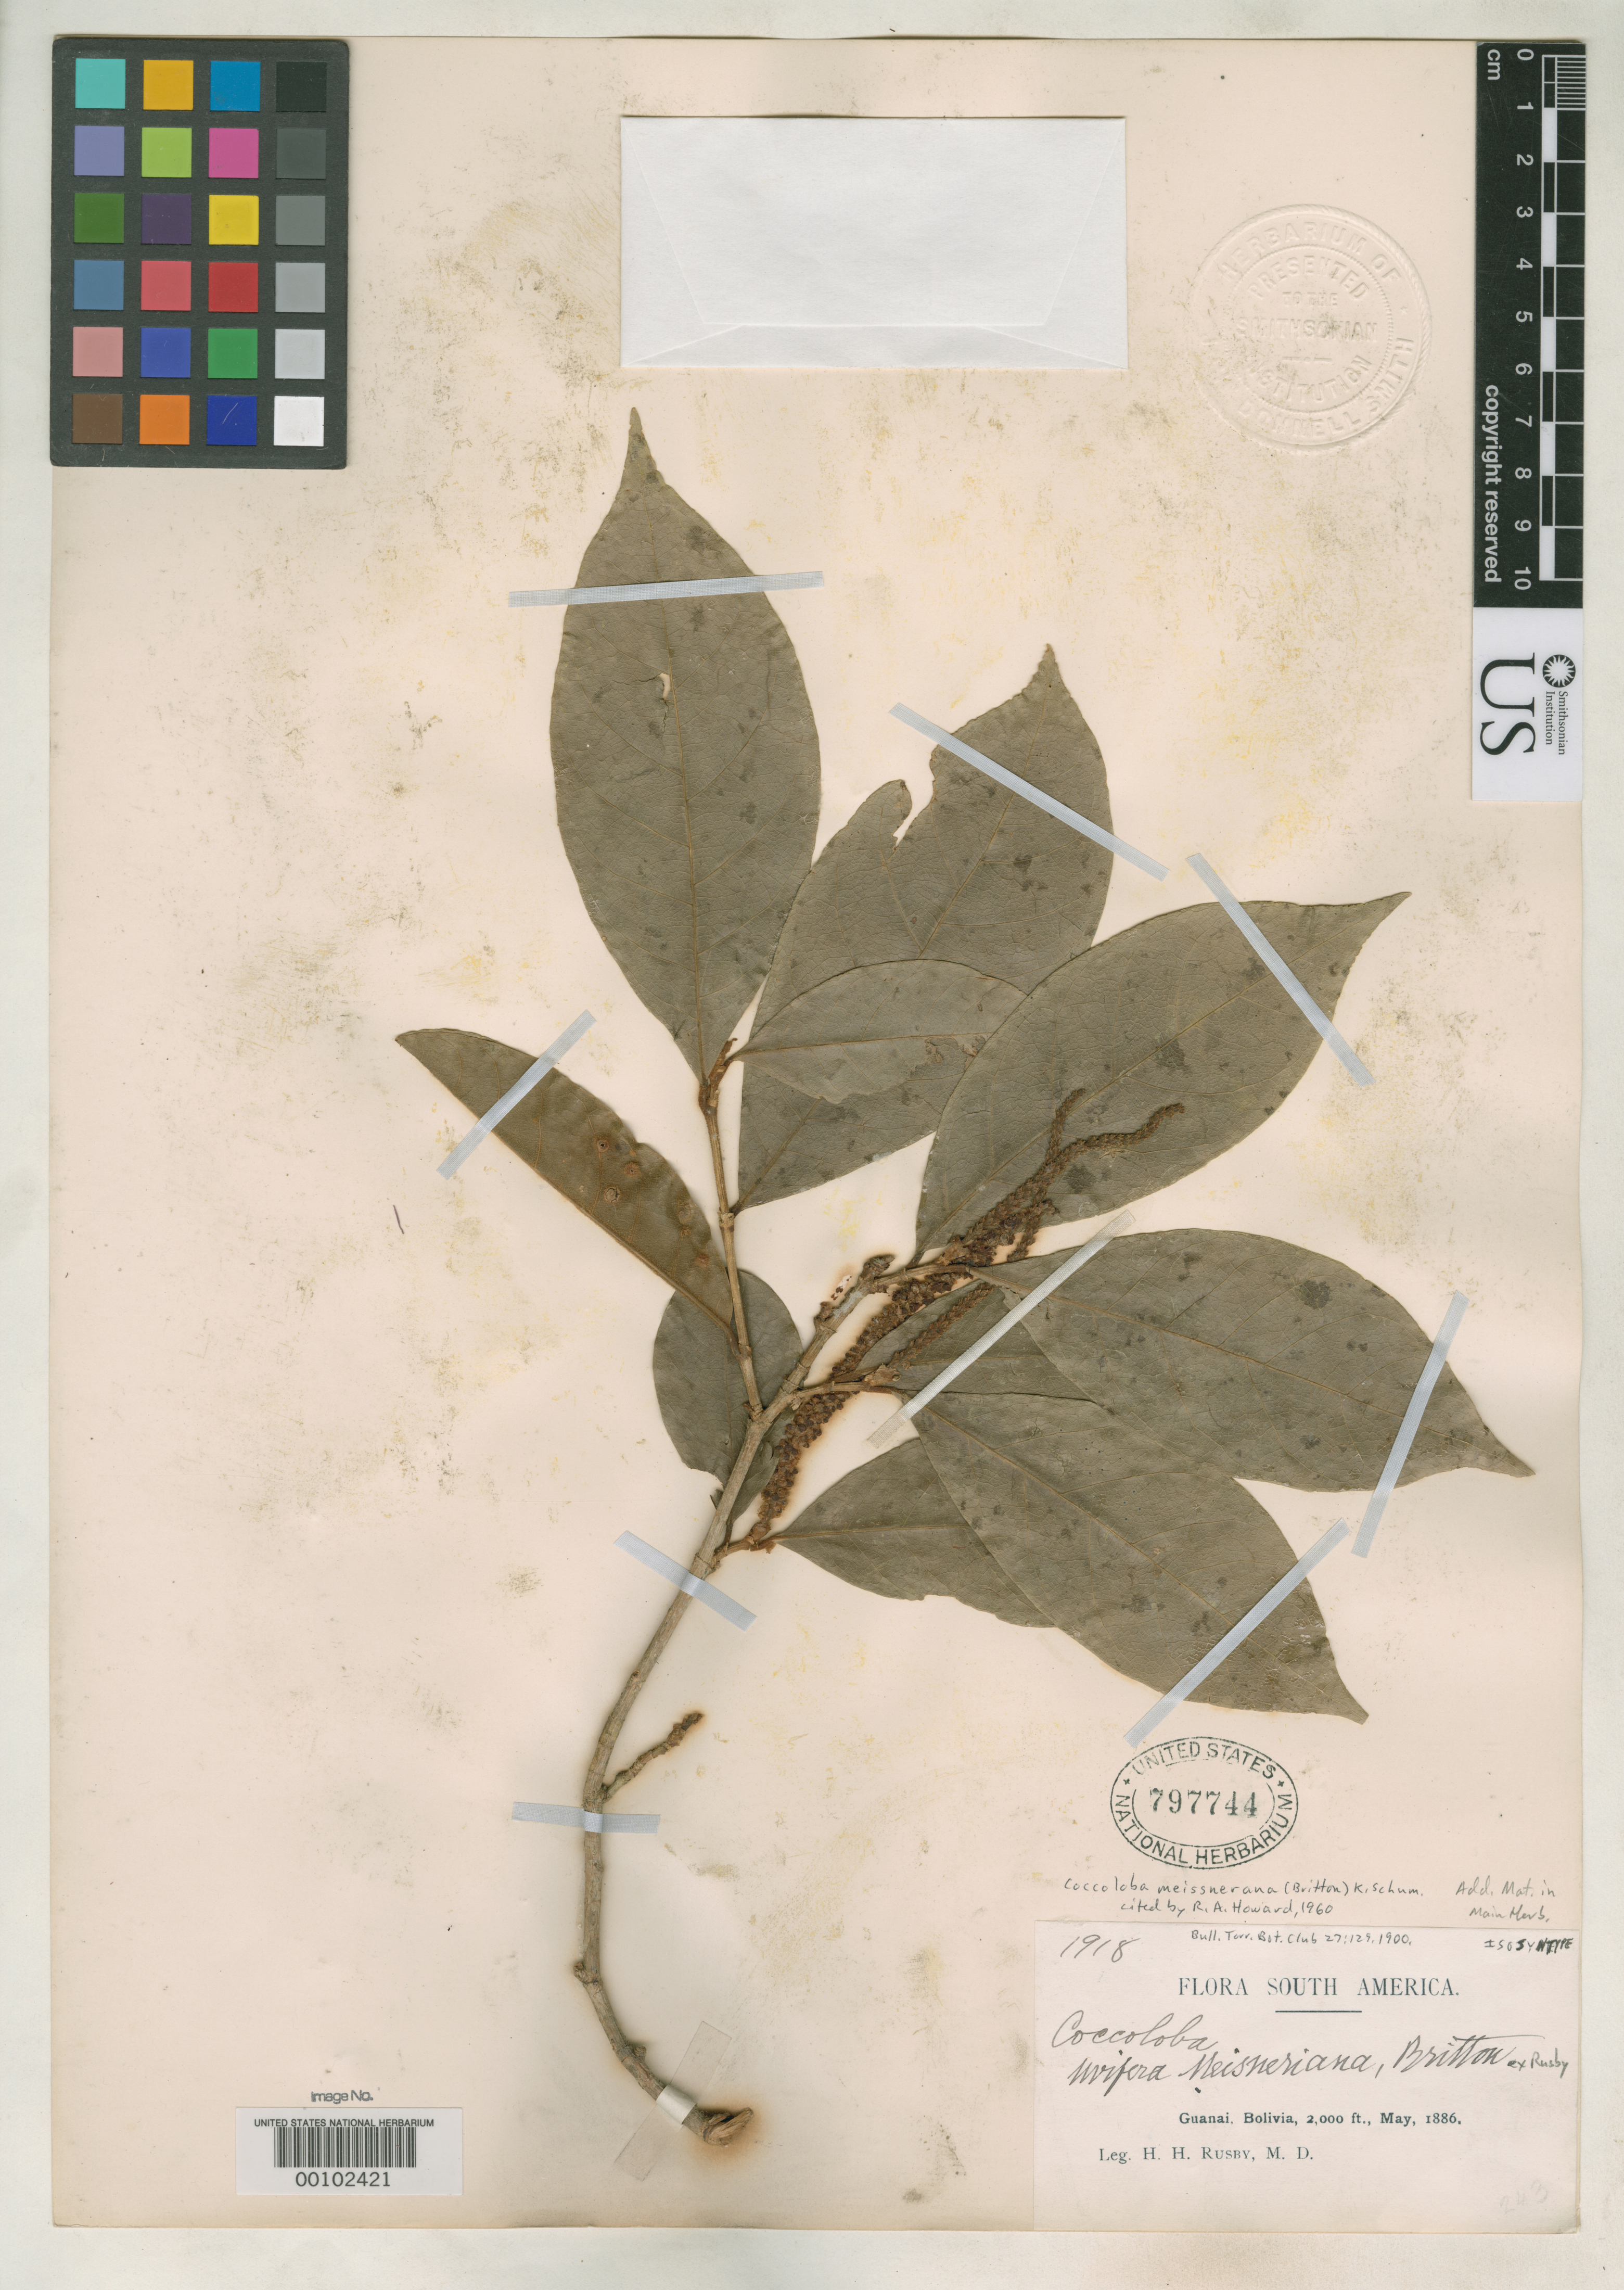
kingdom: Plantae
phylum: Tracheophyta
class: Magnoliopsida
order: Caryophyllales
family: Polygonaceae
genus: Uvifera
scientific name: Uvifera meissneriana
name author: Britton ex Rusby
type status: Isosyntype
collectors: H. H. Rusby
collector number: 1918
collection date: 1886-05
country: Bolivia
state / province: La Páz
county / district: Larecaja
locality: Guanay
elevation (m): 610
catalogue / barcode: US 797744